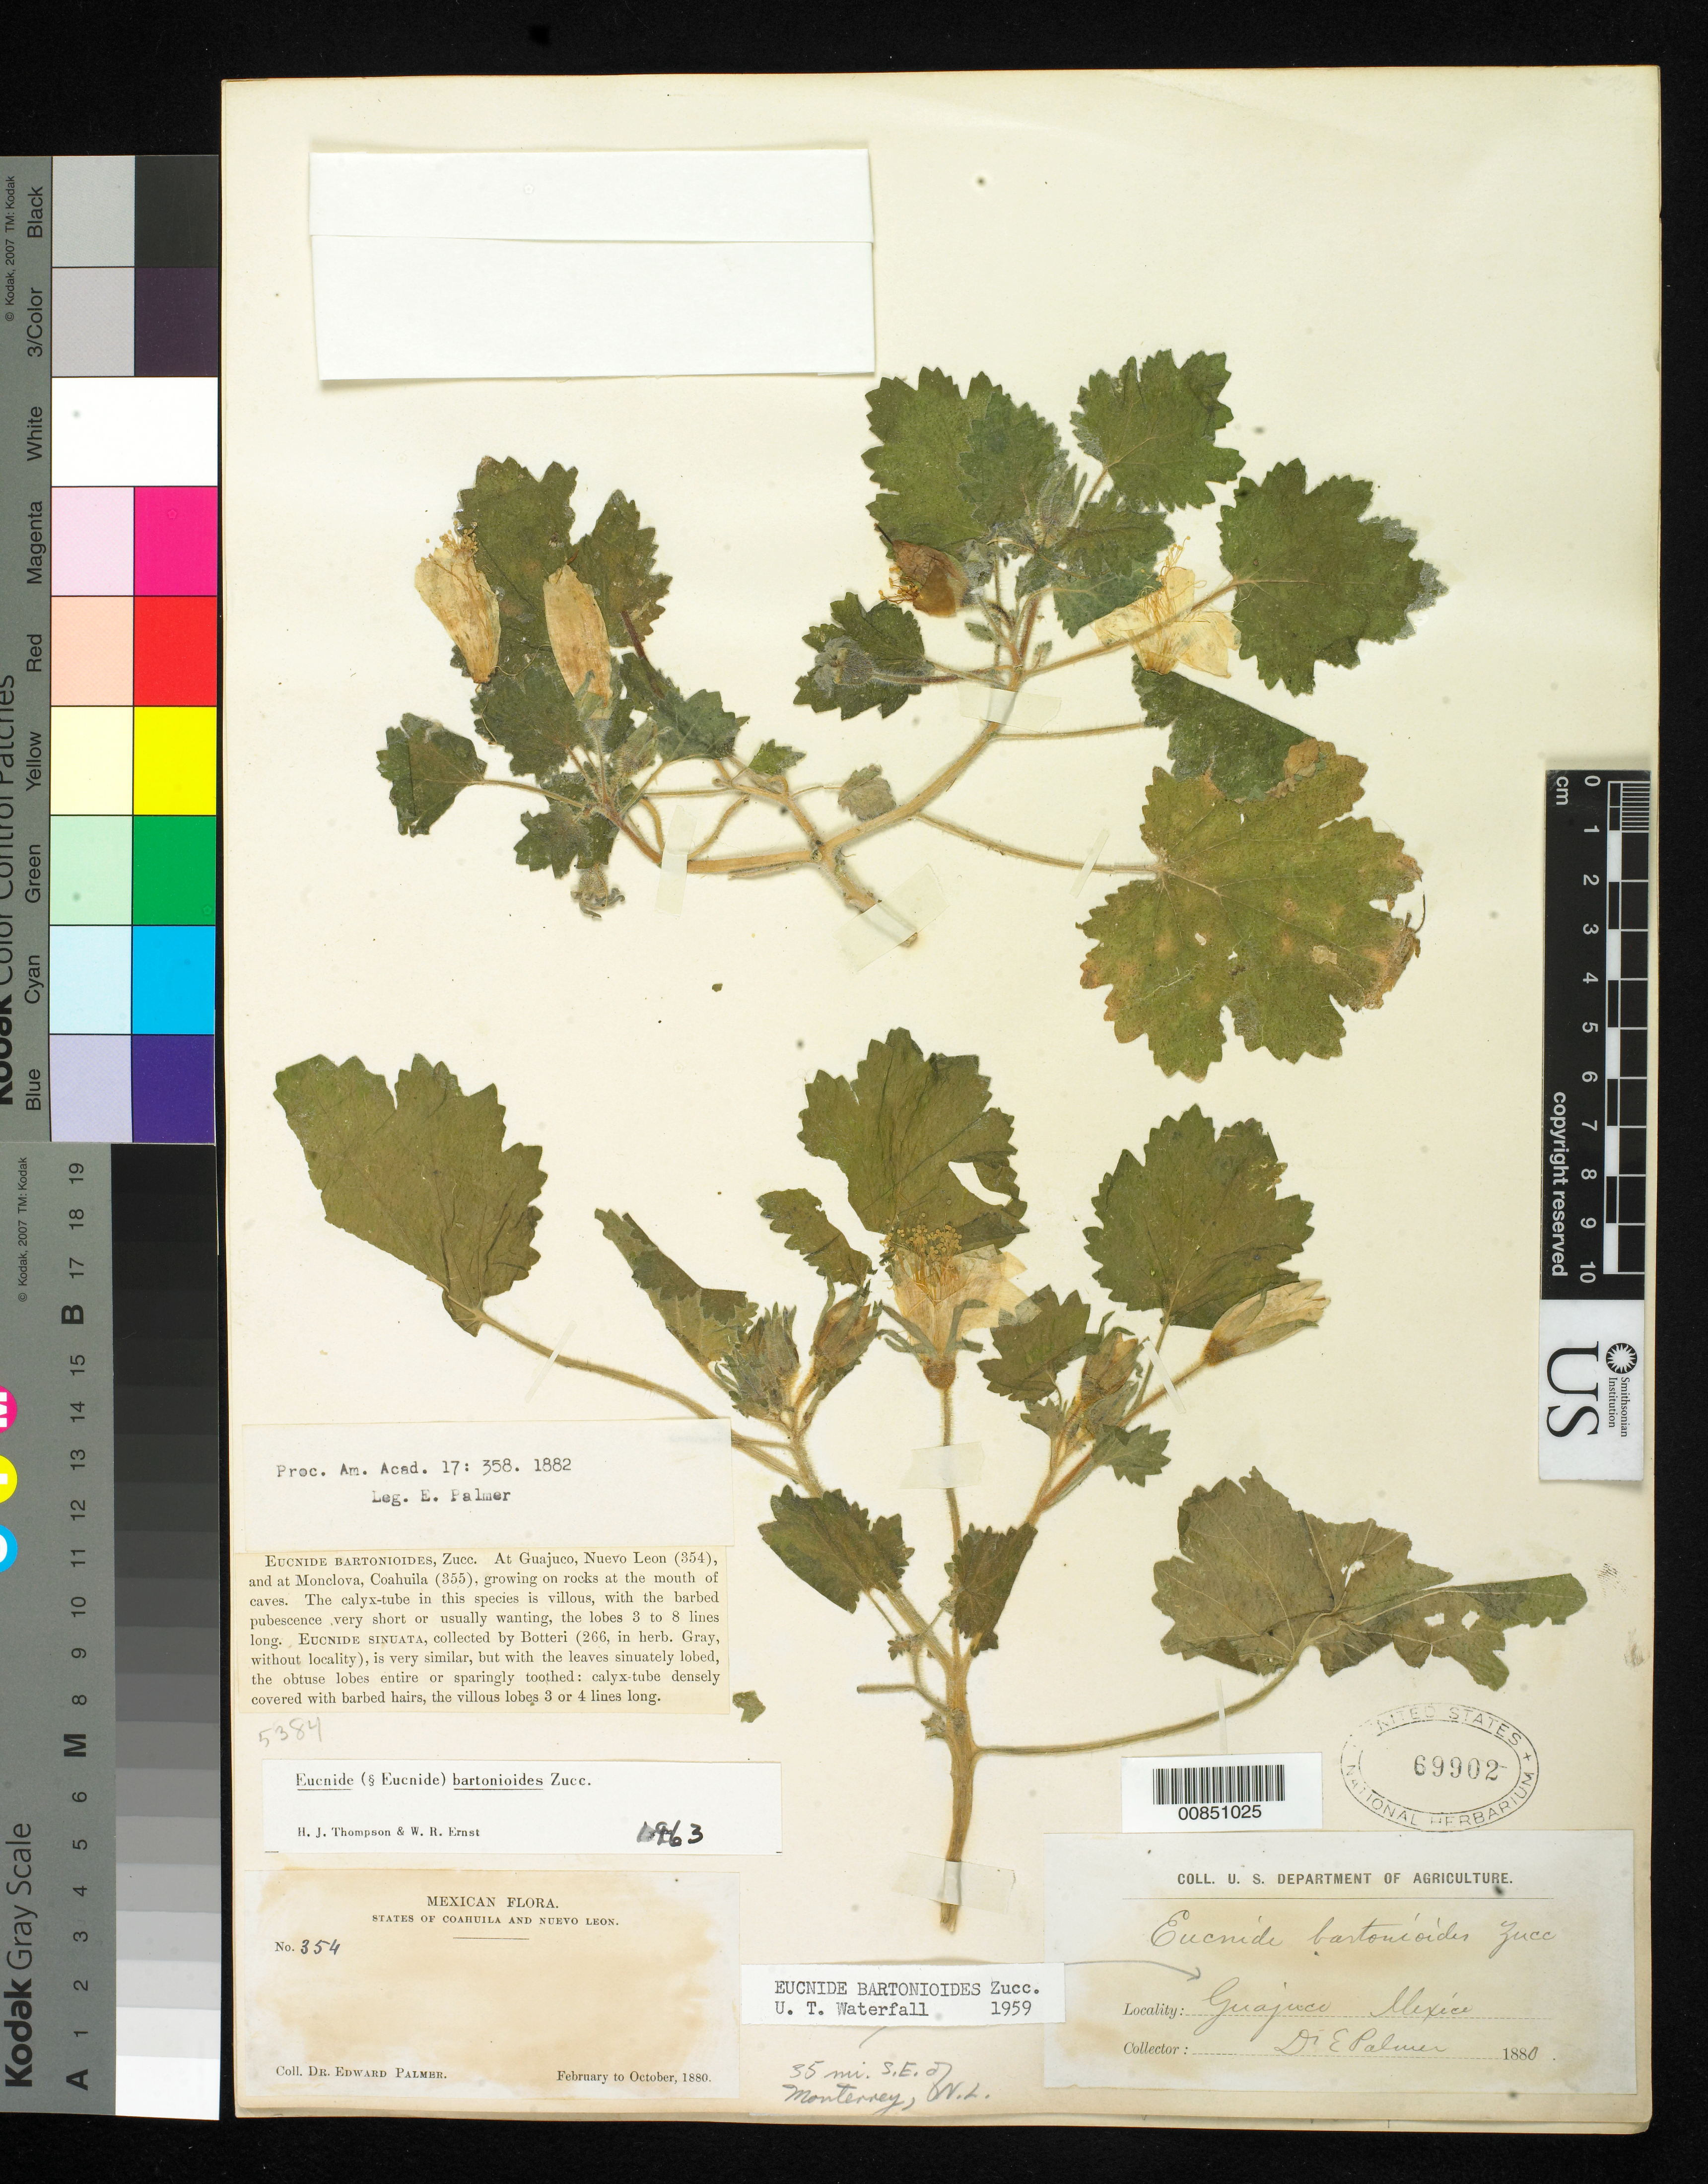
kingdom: Plantae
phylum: Tracheophyta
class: Magnoliopsida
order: Cornales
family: Loasaceae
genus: Eucnide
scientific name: Eucnide bartonioides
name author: Zucc.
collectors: E. Palmer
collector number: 354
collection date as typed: Feb 1880 to -- Oct 1880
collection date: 1880-02/1880-10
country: Mexico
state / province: Nuevo León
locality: Guajuco, 35 mi SE of Monterrey, Nuevo León.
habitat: Growing on rocks at the mouth of caves.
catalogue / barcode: US 69902